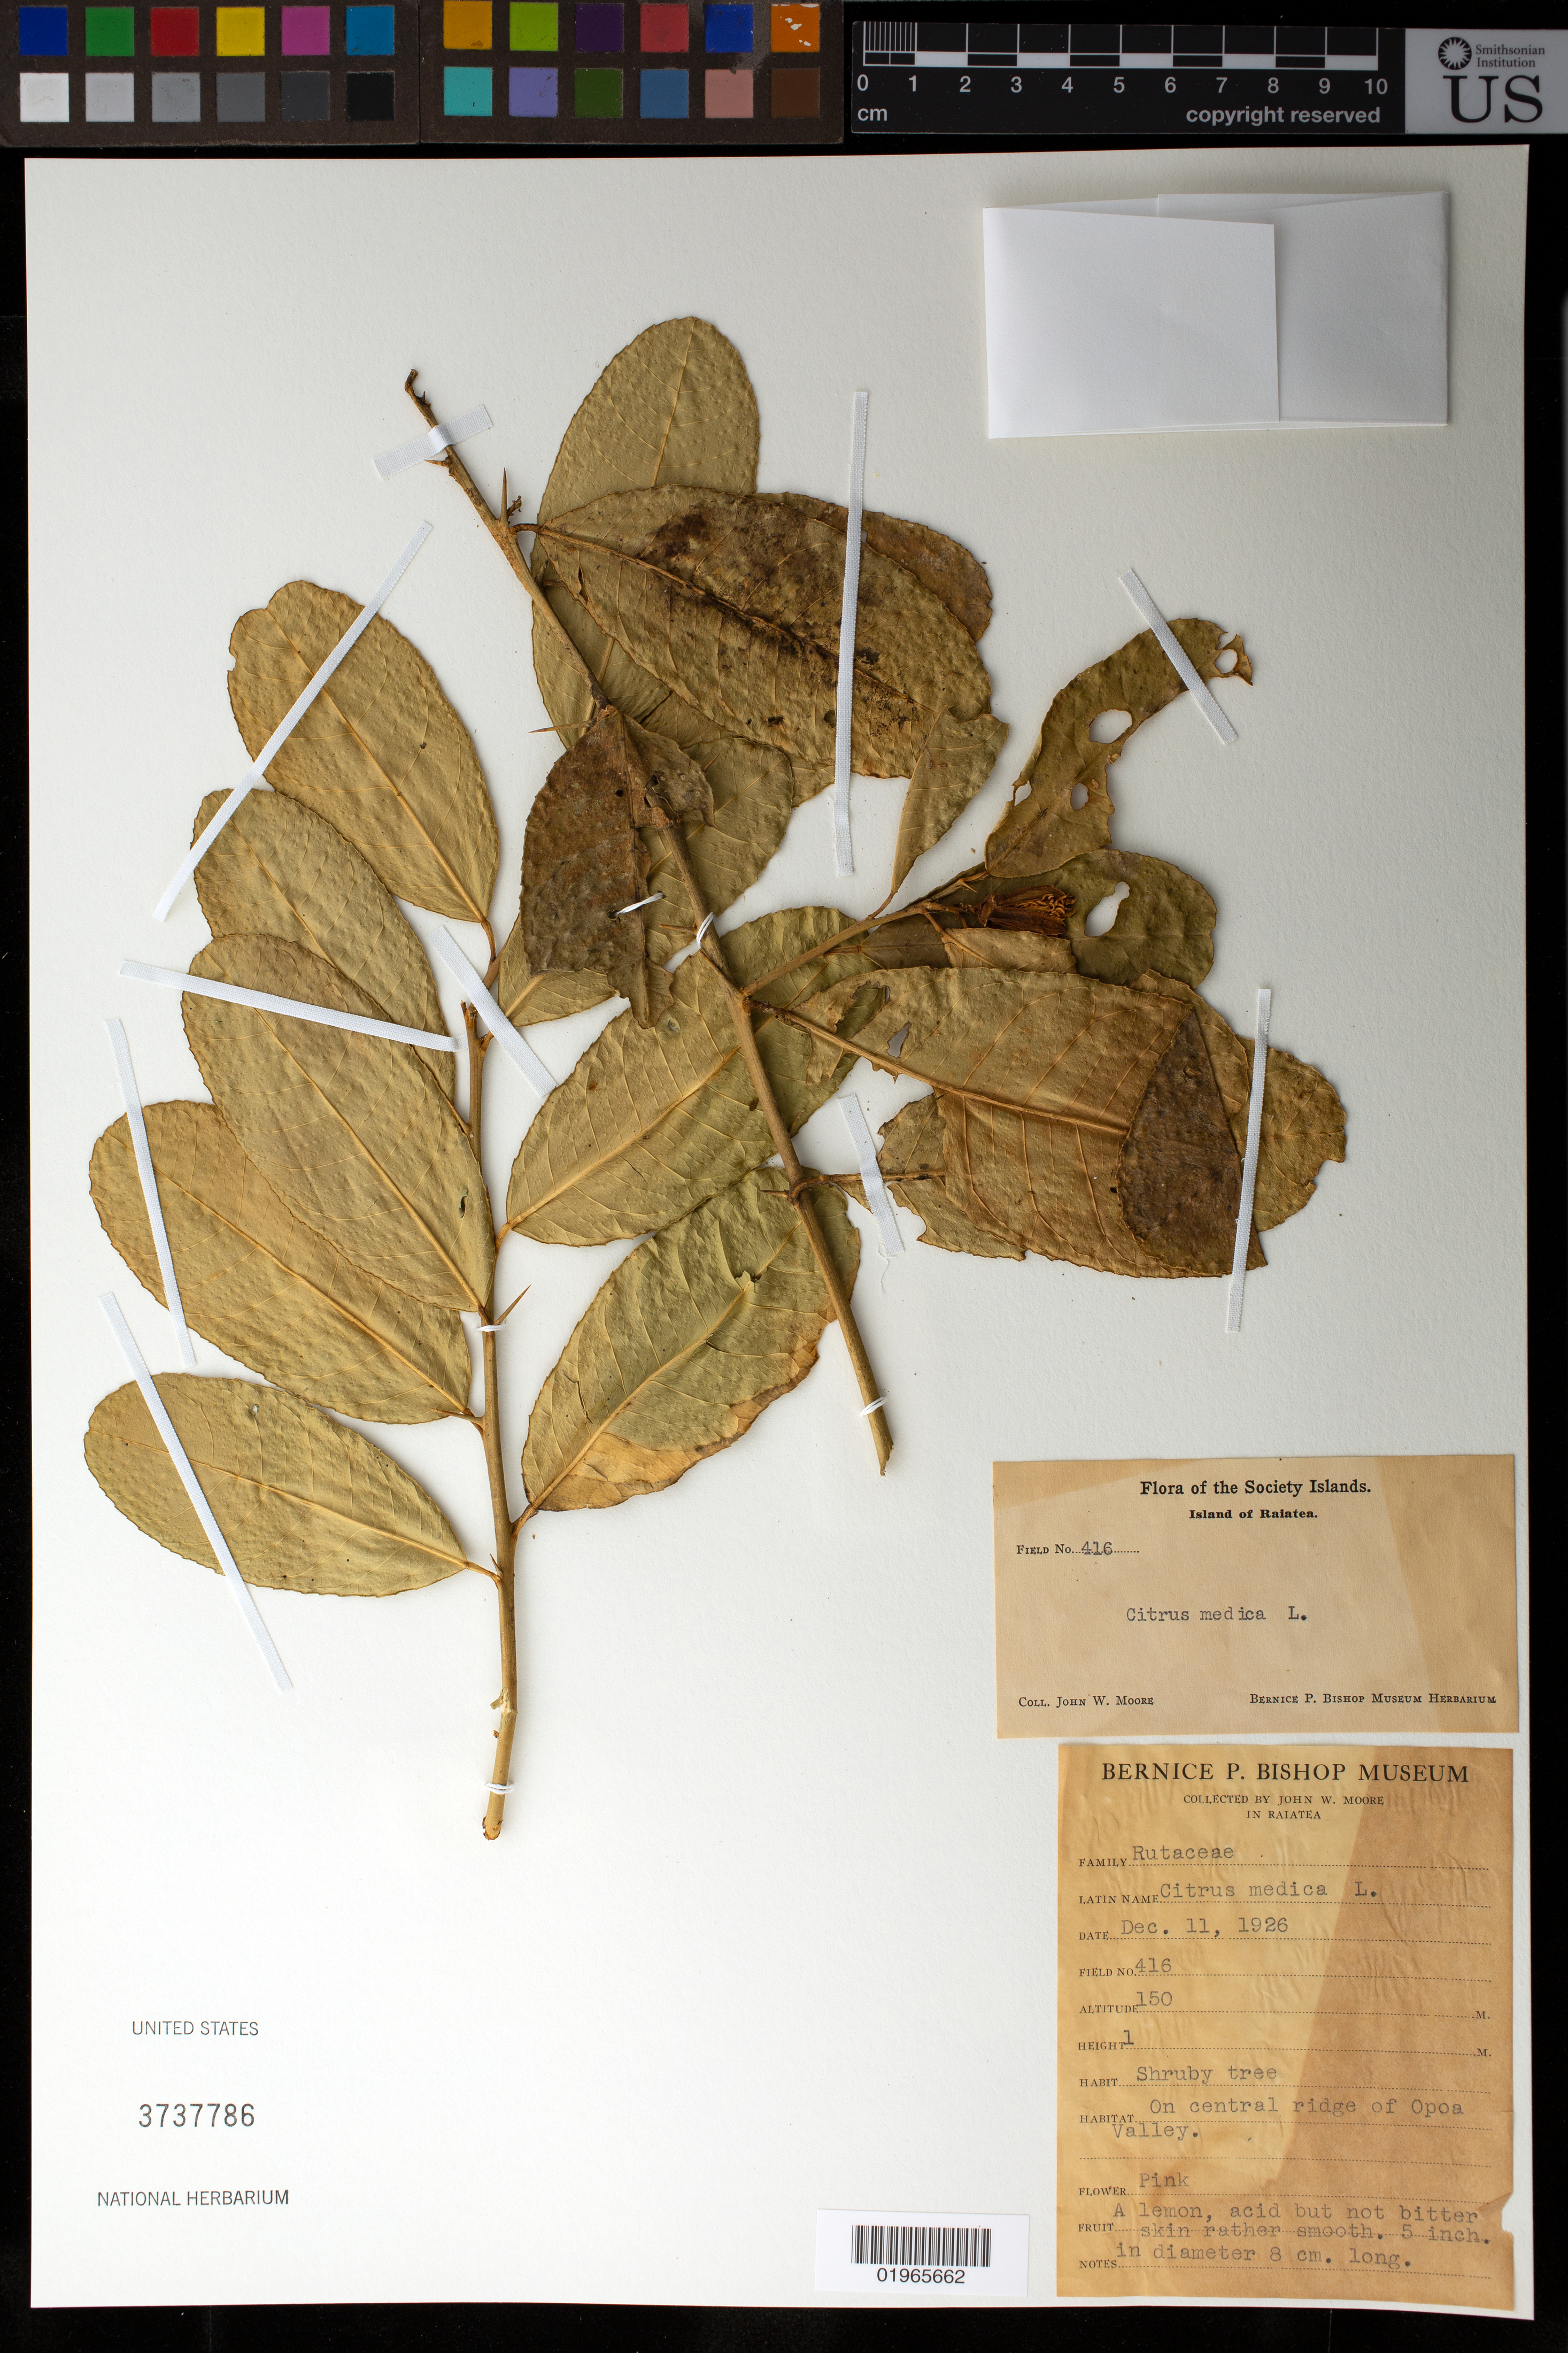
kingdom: Plantae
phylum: Tracheophyta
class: Magnoliopsida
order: Sapindales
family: Rutaceae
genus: Citrus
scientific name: Citrus medica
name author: L.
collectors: J. Moore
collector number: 416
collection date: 1926-12-11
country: French Polynesia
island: Raiatea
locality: Island of Raiatea, central ridge of Opoa Valley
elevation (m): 150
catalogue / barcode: US 3737786